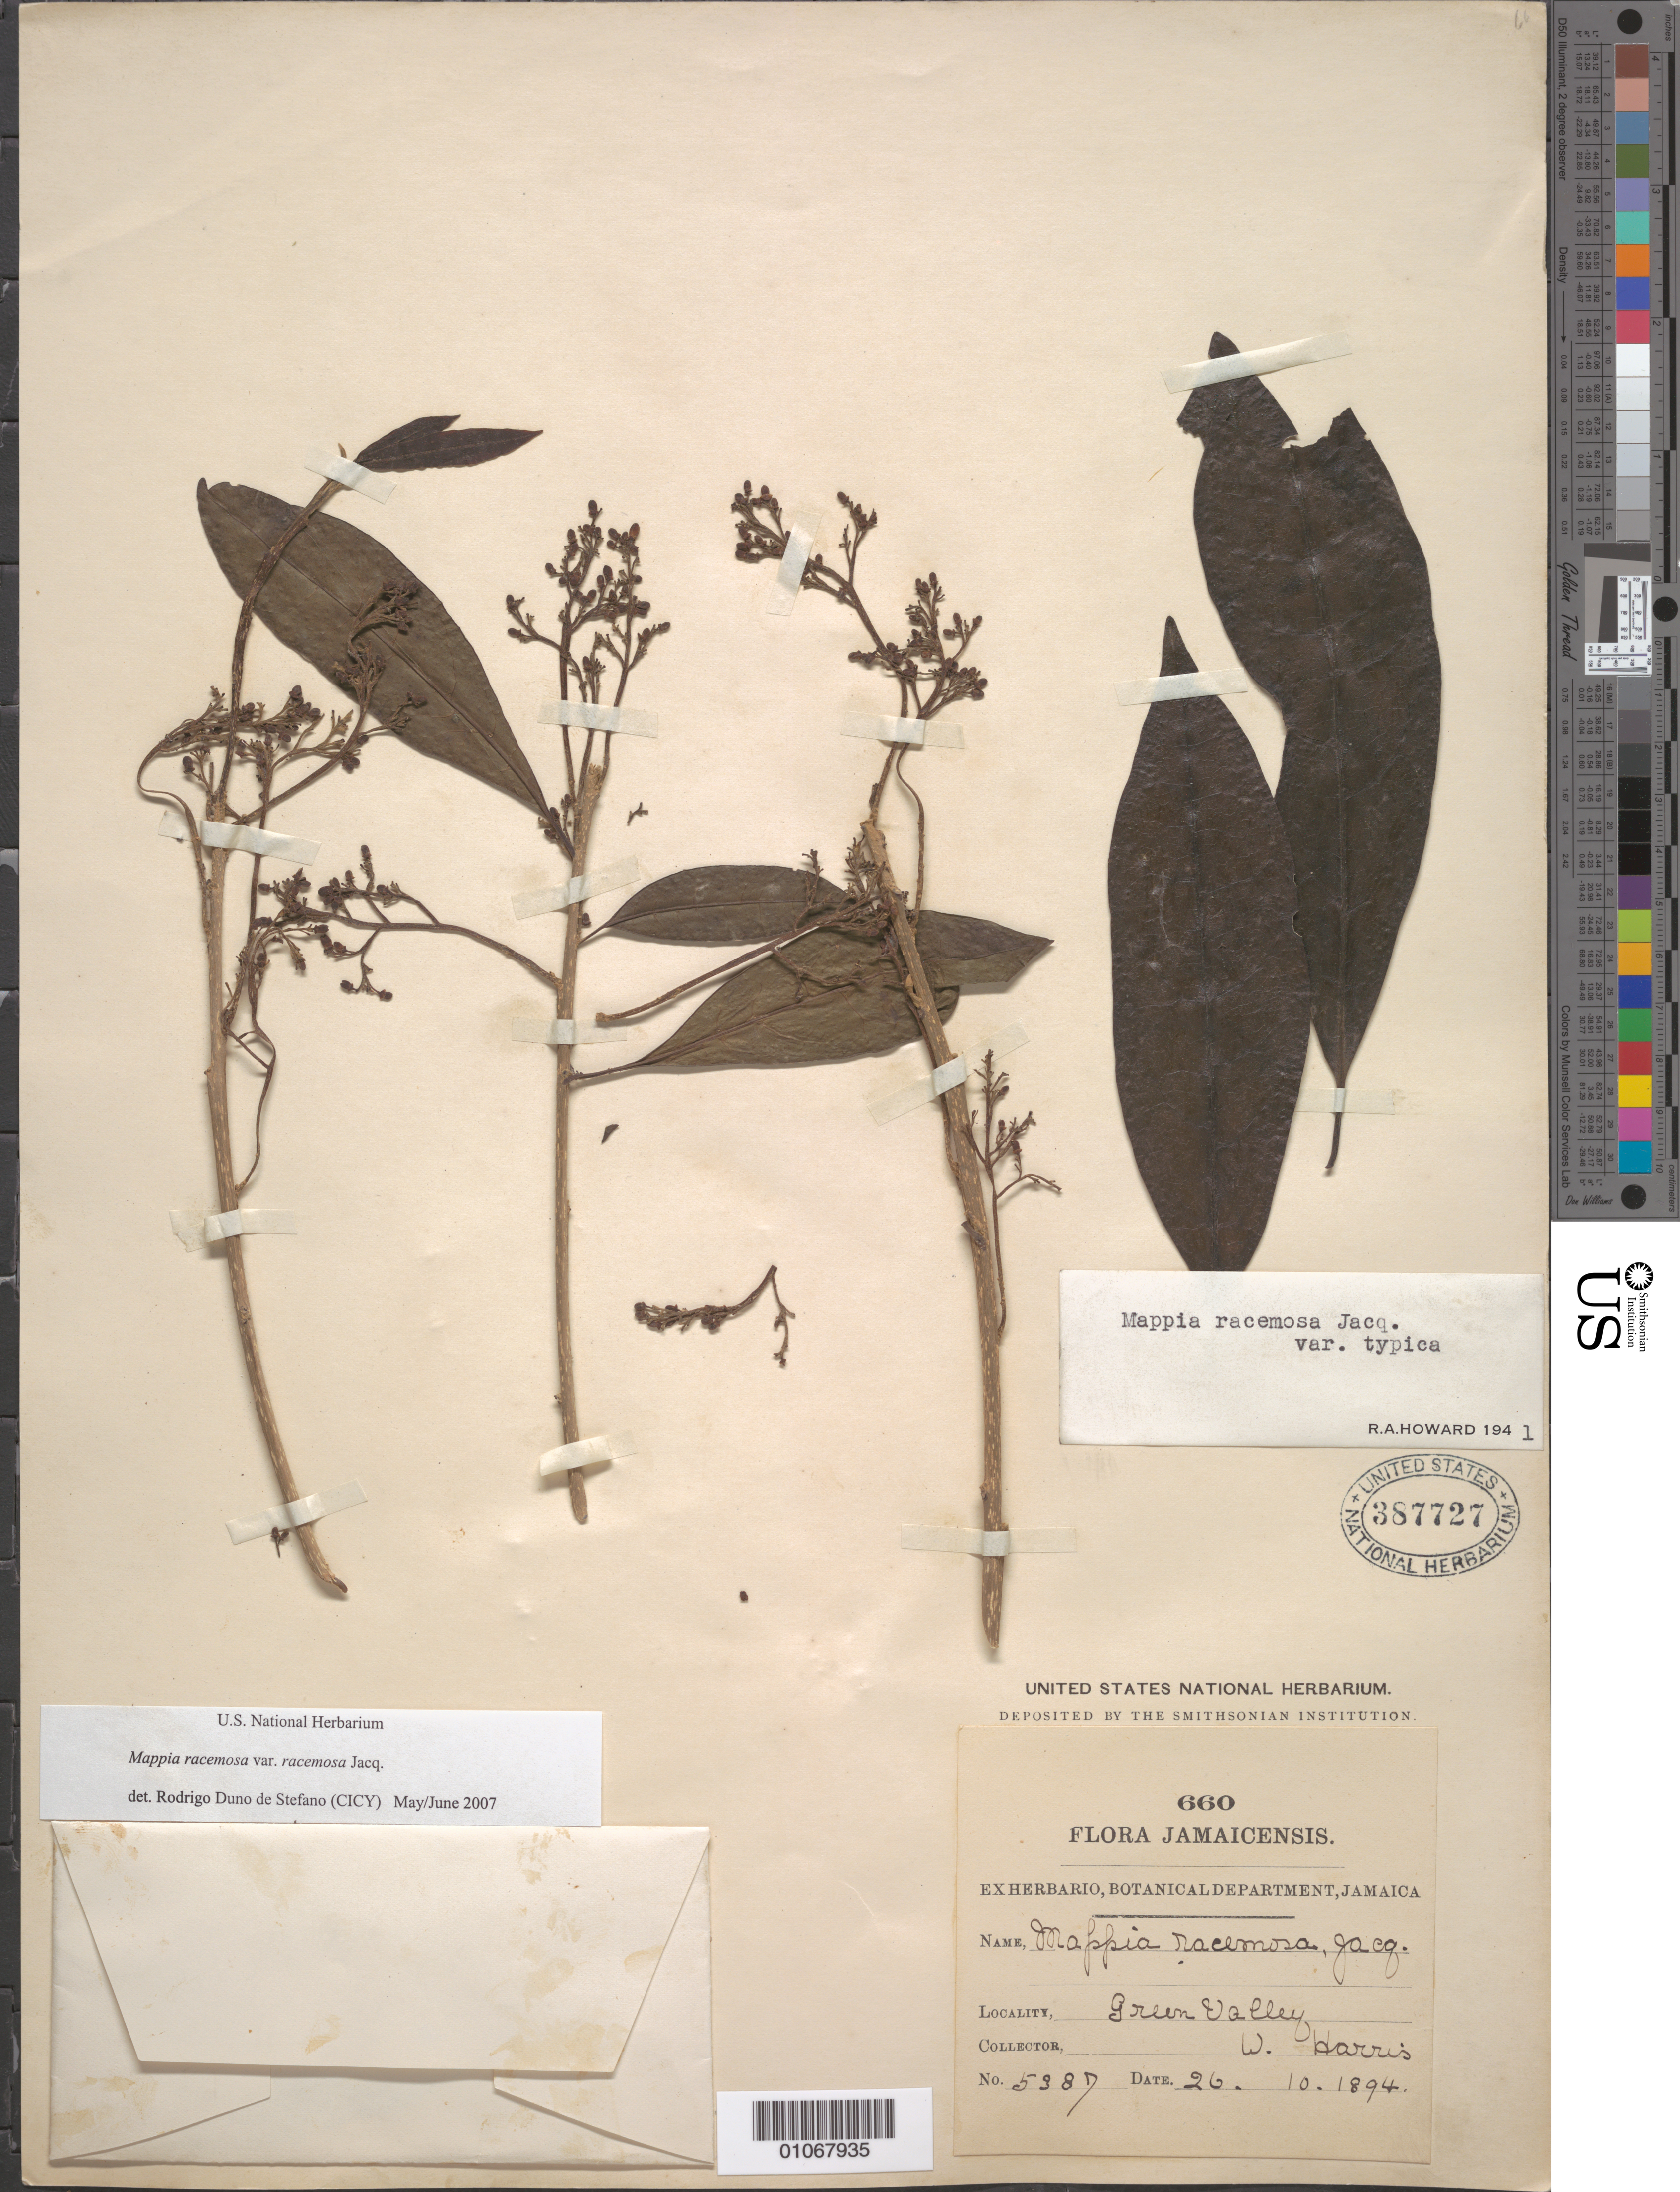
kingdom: Plantae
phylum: Tracheophyta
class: Magnoliopsida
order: Icacinales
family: Icacinaceae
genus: Mappia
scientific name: Mappia racemosa var. racemosa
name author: Jacq.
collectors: W. Harris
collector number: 5387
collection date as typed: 20 Oct 1894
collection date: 1894-10-20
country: Jamaica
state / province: Kingston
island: Jamaica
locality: Green Valley.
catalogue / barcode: US 387727